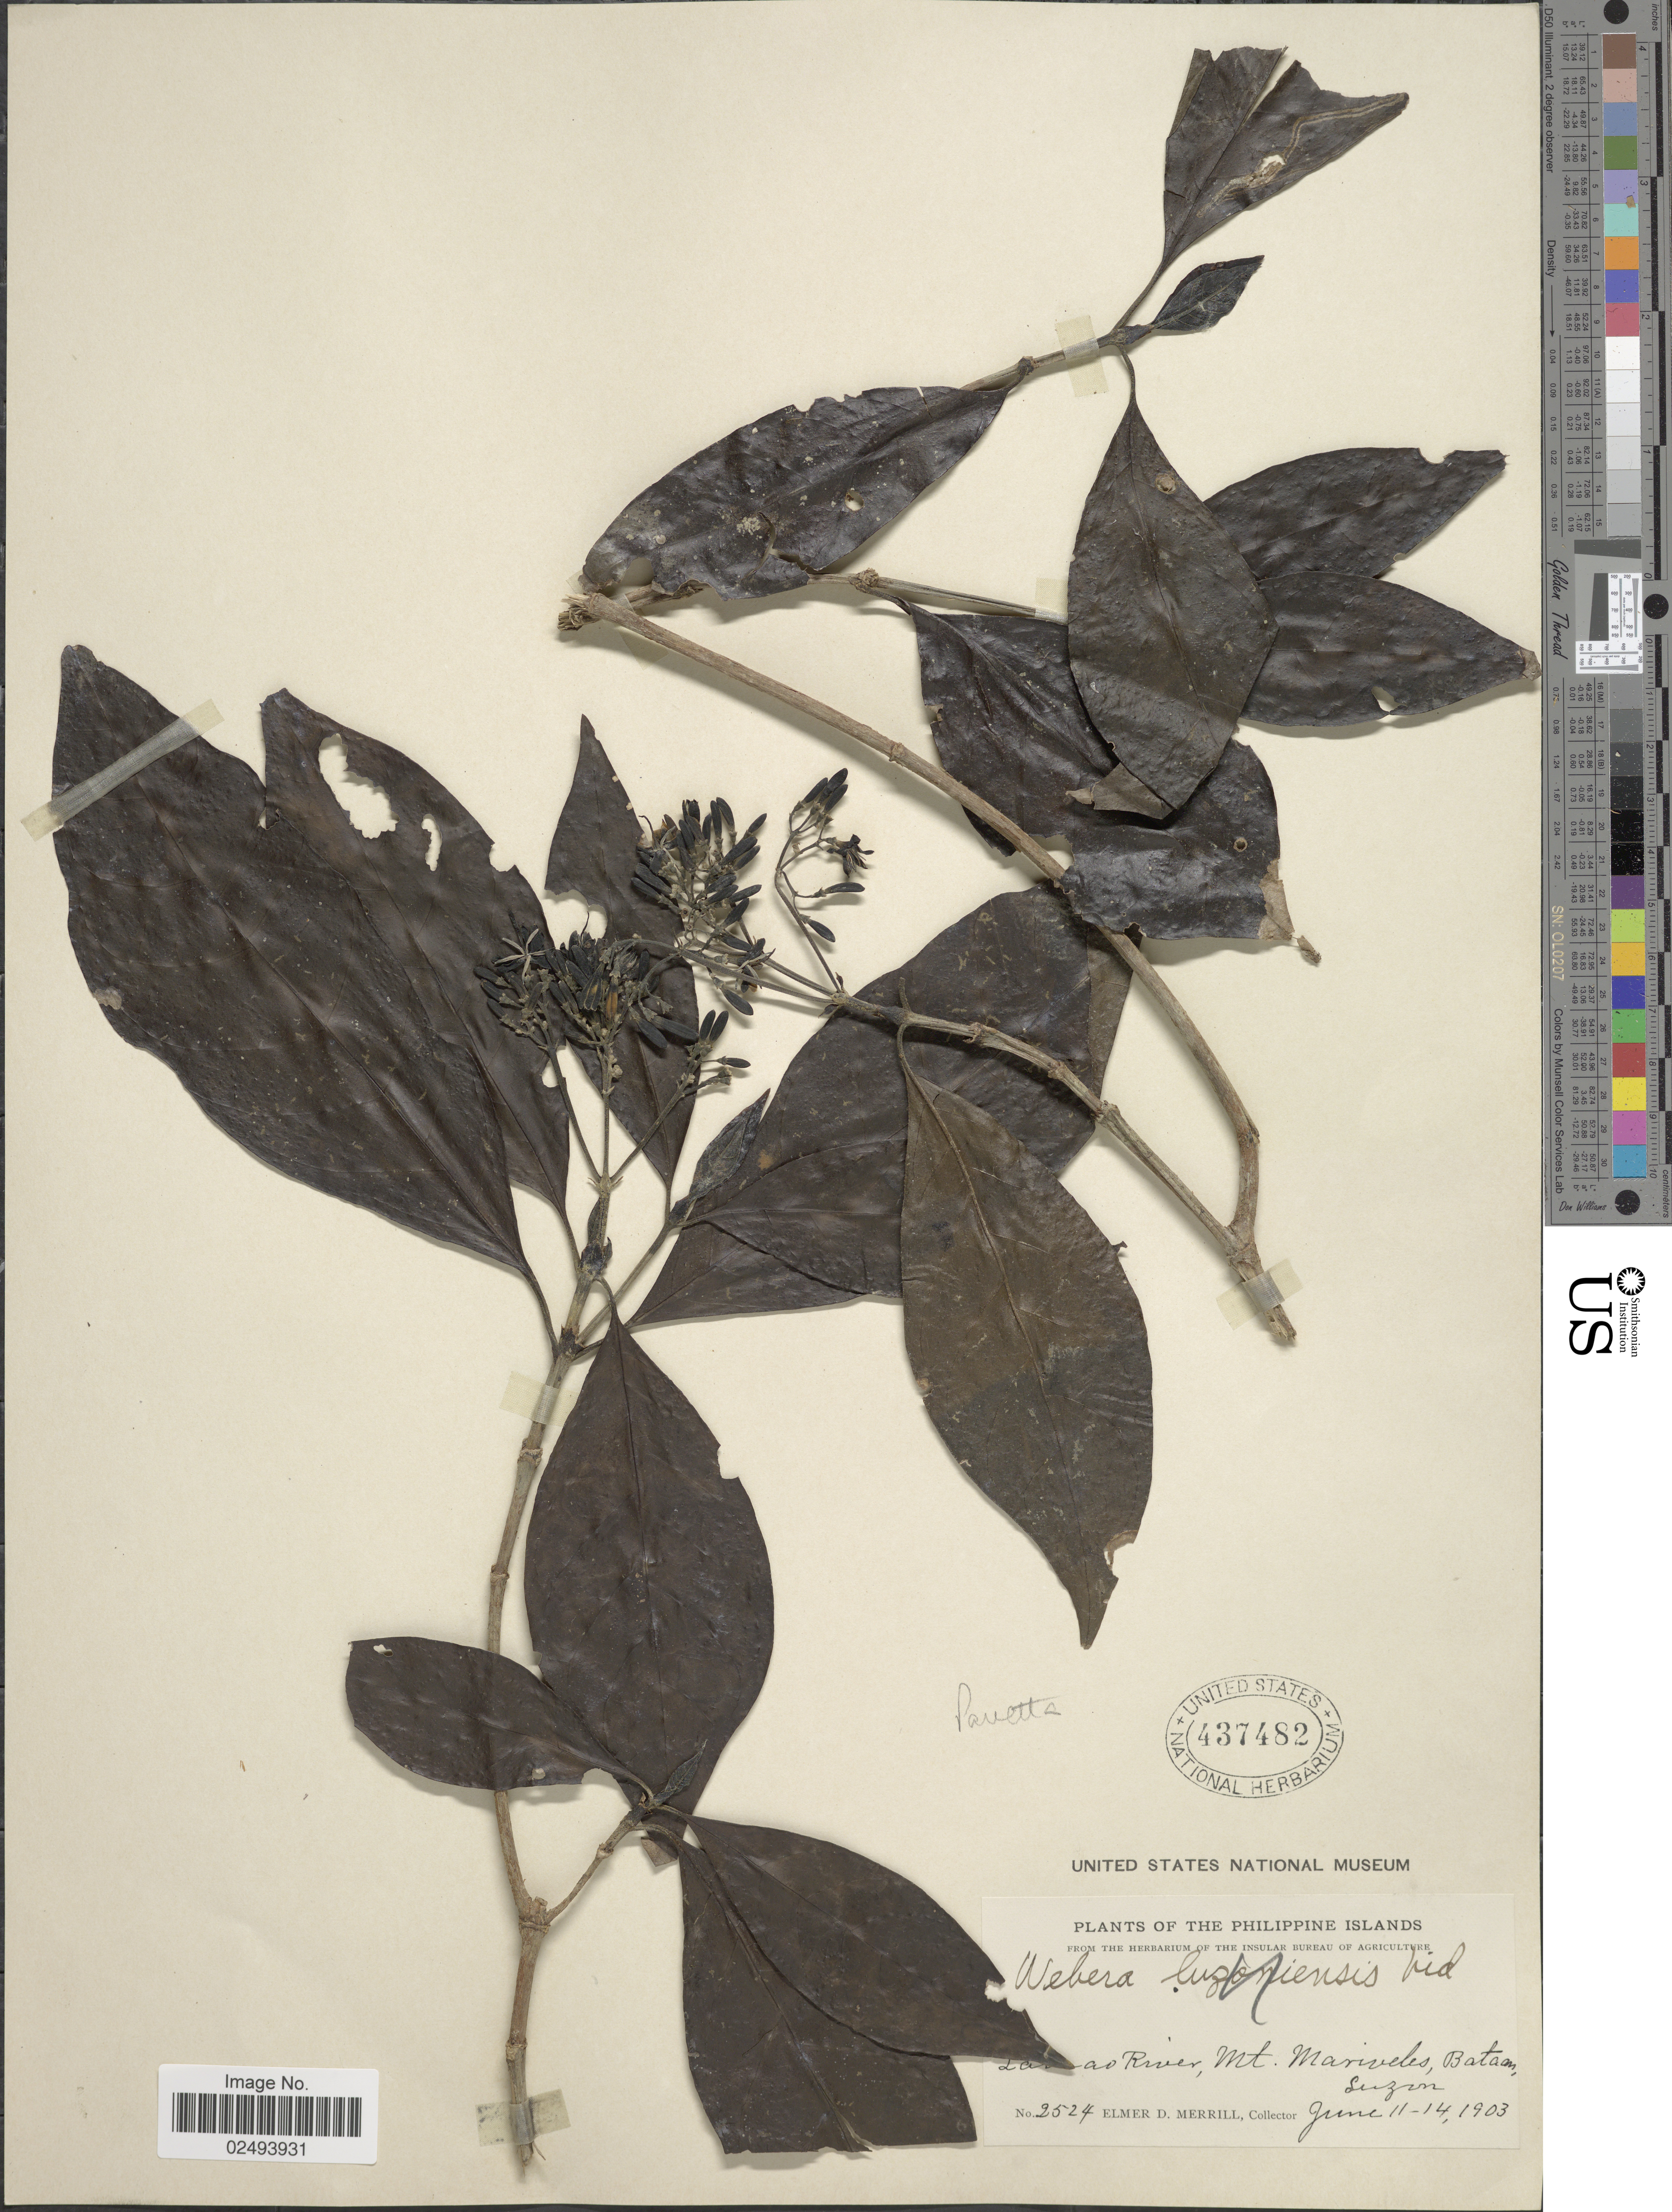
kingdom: Plantae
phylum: Tracheophyta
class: Magnoliopsida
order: Gentianales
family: Rubiaceae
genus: Tarenna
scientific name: Tarenna luzoniensis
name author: (S. Vidal) Bremek.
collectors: E. D. Merrill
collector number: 2524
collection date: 1903-06-11/1903-06-14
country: Philippines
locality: La [illegible text]ao River, Mt. Mariveles, Bataan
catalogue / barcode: US 437482